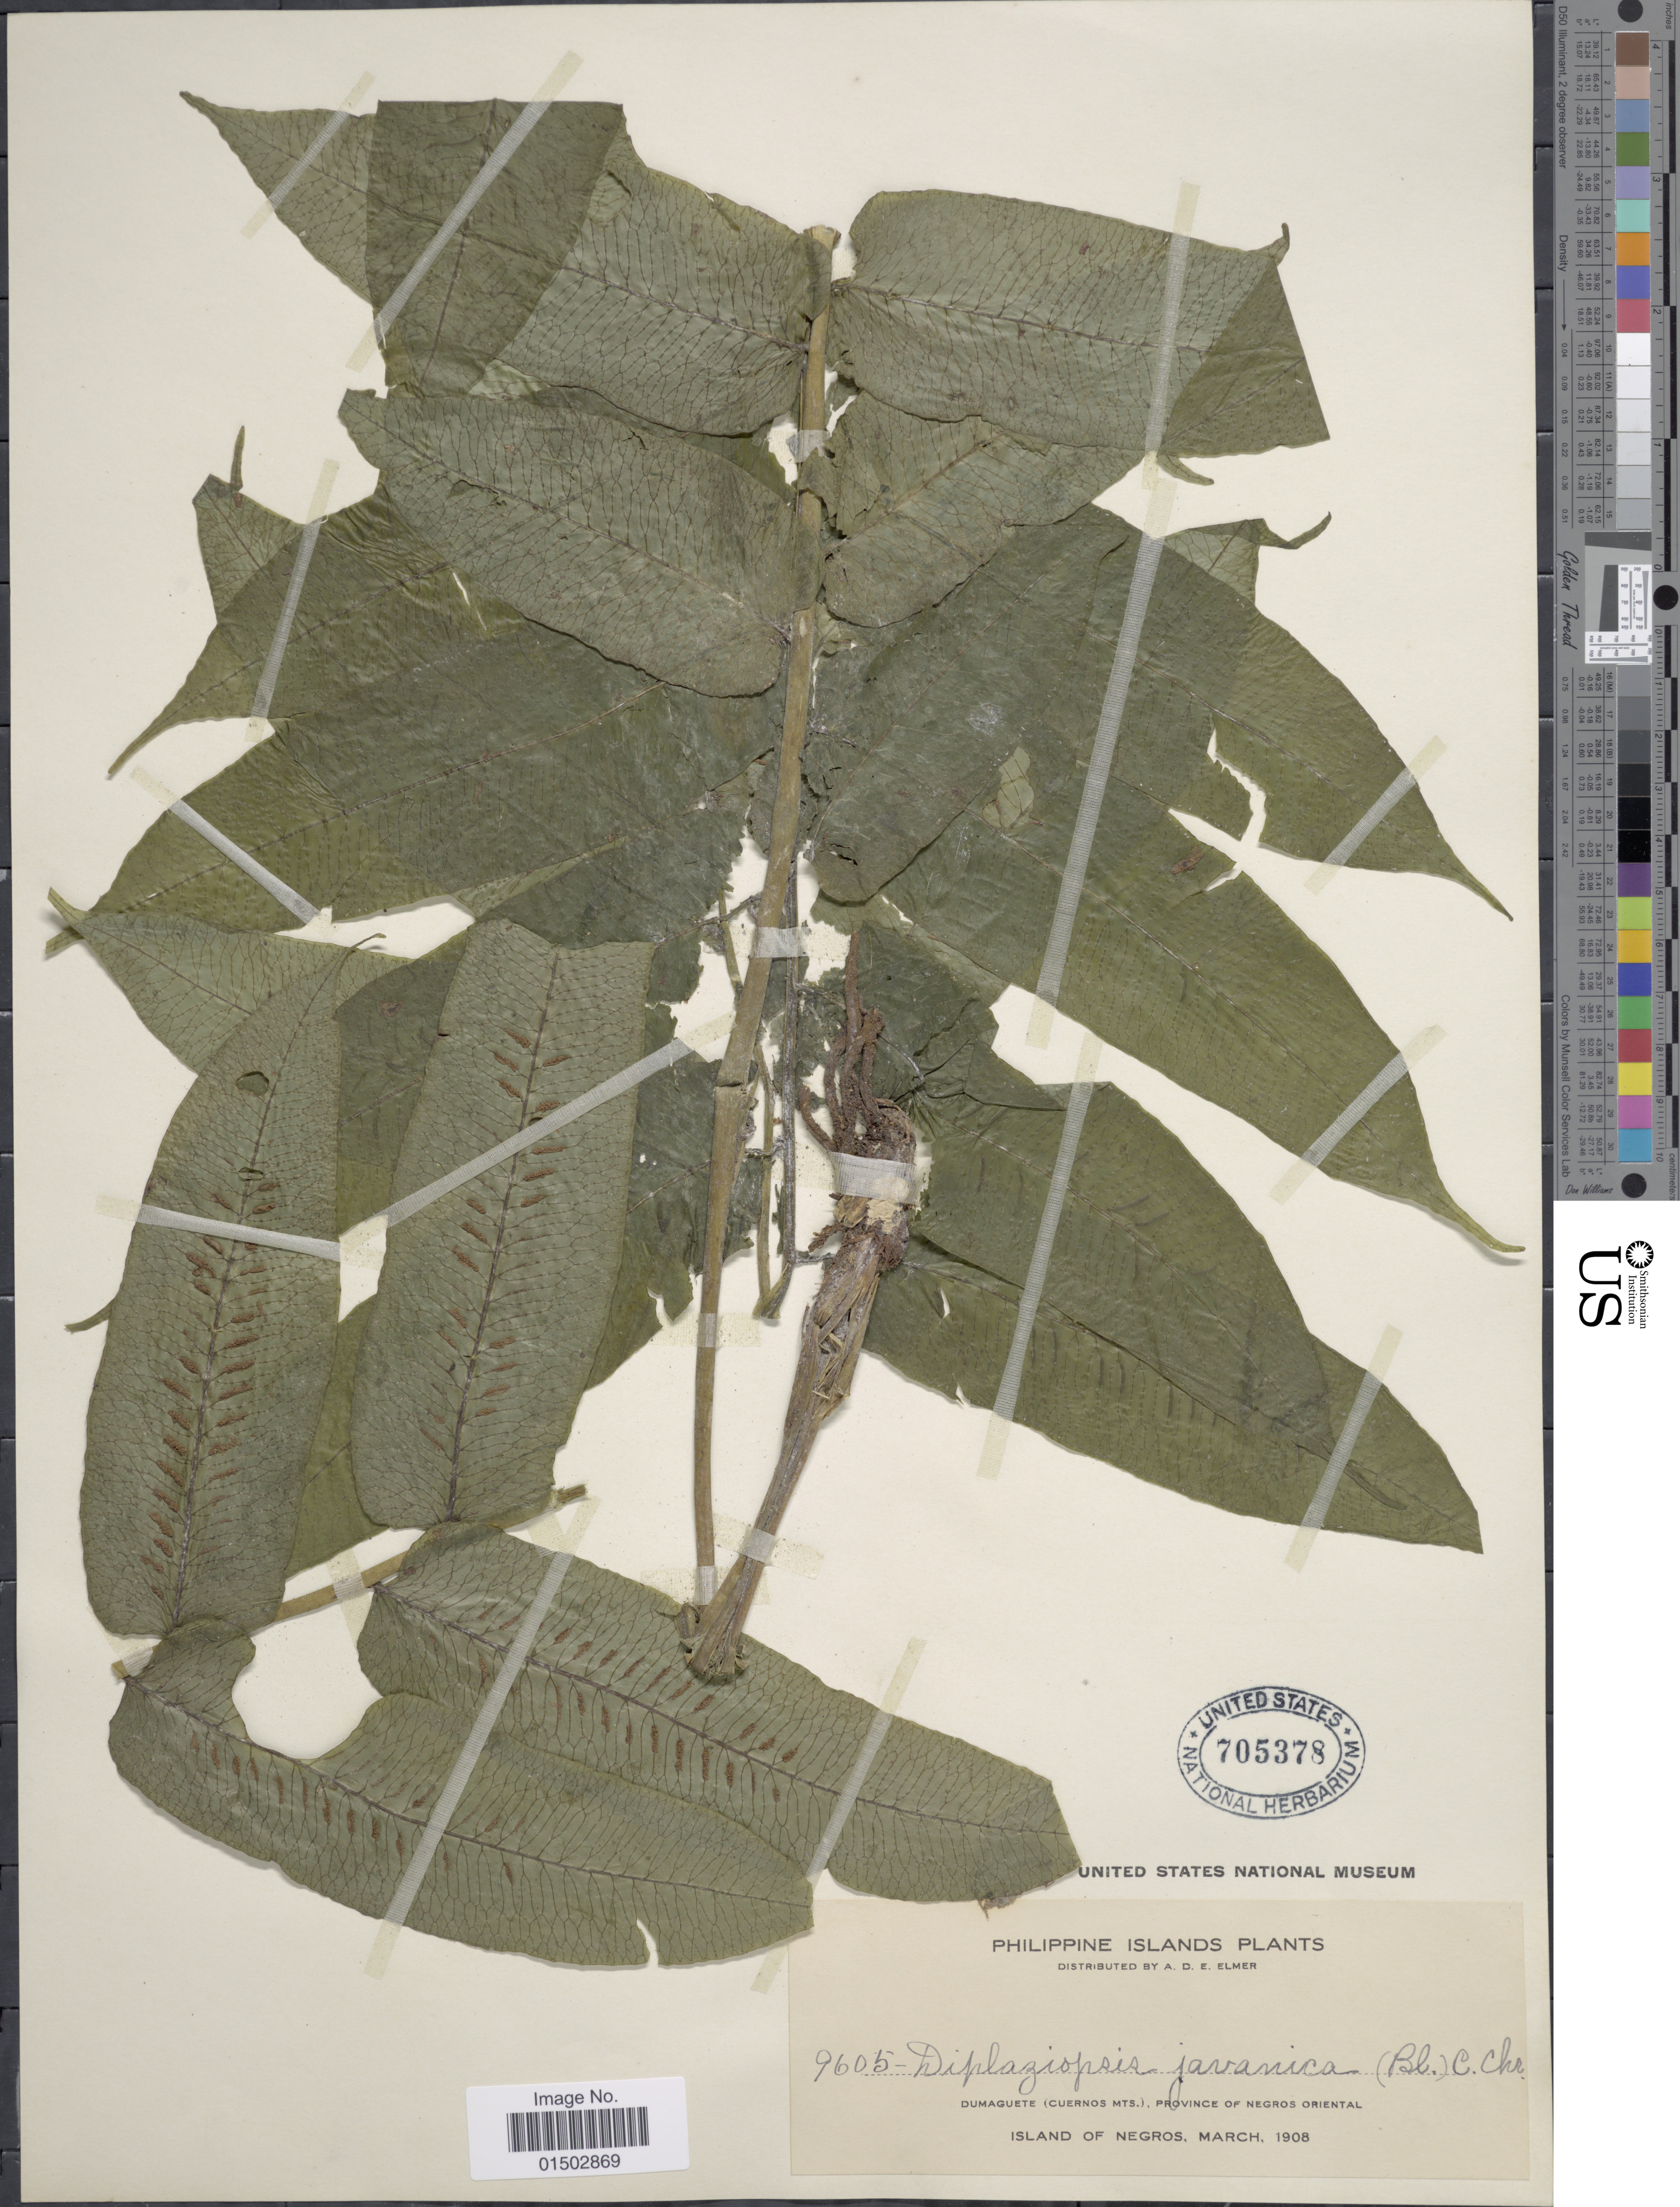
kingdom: Plantae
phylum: Tracheophyta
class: Polypodiopsida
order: Polypodiales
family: Diplaziopsidaceae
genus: Diplaziopsis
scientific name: Diplaziopsis javanica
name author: (Blume) C. Chr.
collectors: A. D. E. Elmer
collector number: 9605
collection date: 1908-03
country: Philippines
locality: Philippine Islands, Dumaguete (Cuernos Mts.), Province of Negros Oriental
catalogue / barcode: US 705378